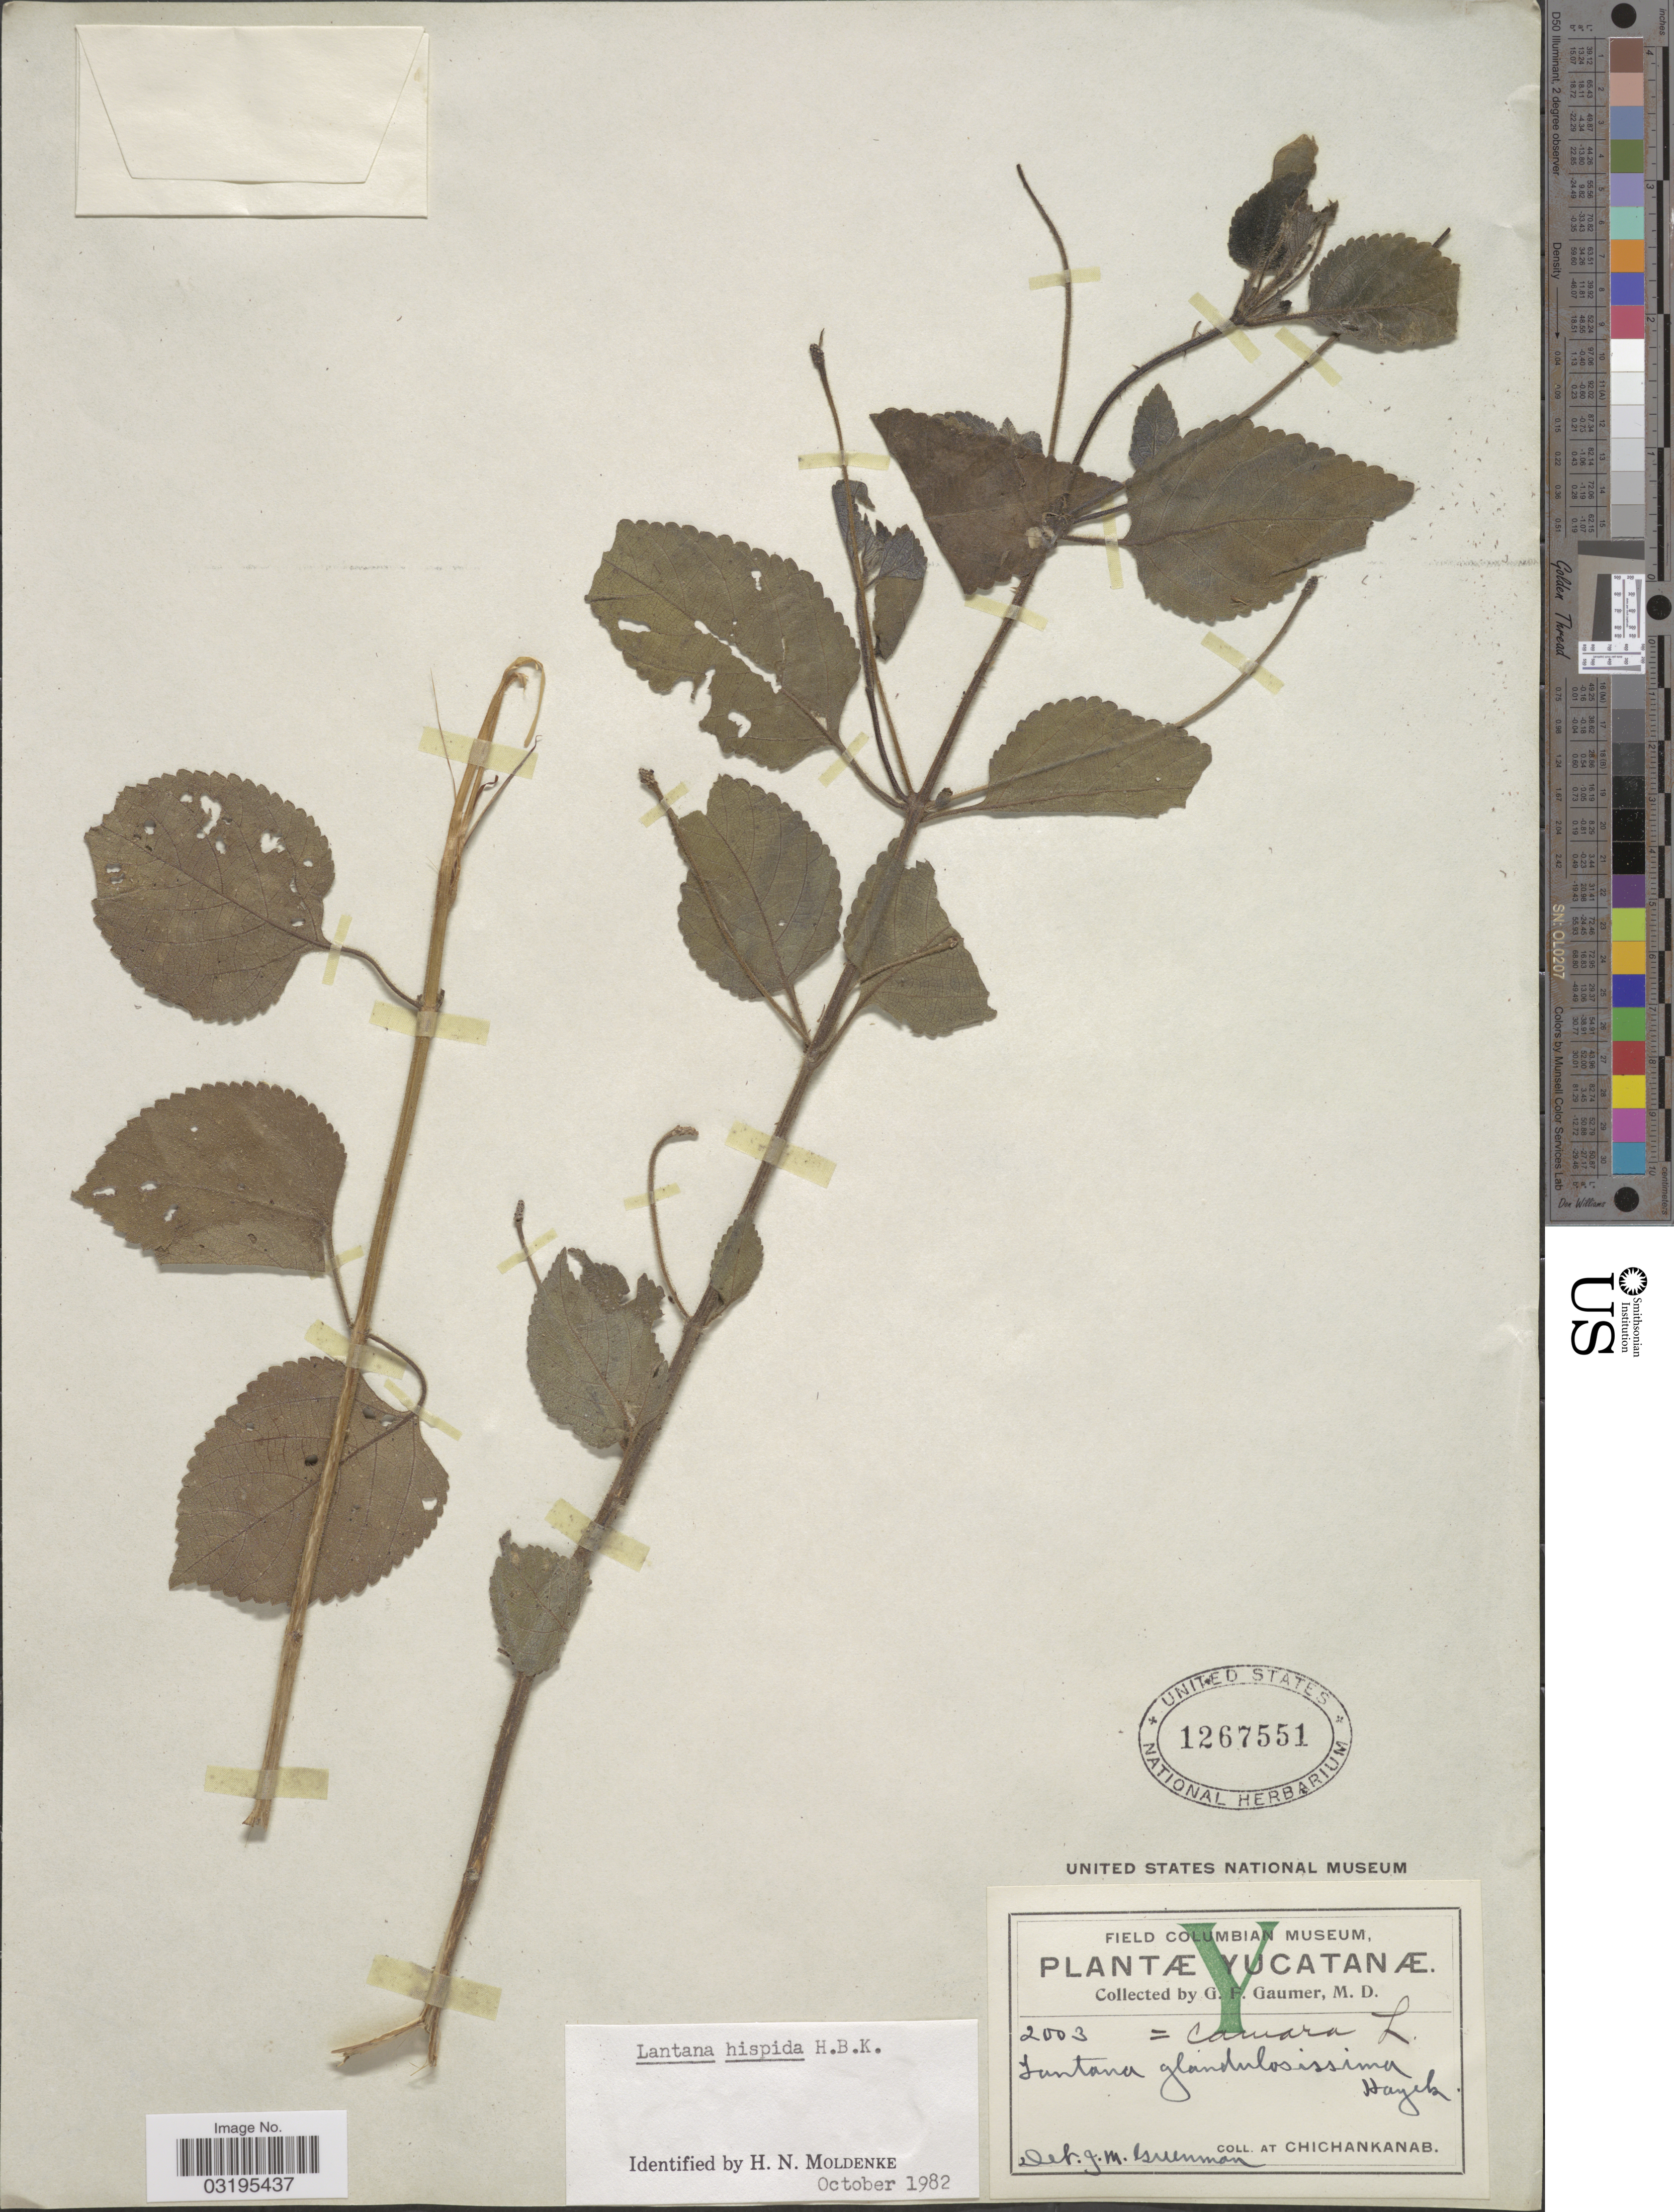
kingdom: Plantae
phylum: Tracheophyta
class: Magnoliopsida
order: Lamiales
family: Verbenaceae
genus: Lantana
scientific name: Lantana hispida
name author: Kunth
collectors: G. F. Gaumer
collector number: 2003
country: Mexico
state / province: Yucatán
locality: At Chichankanab.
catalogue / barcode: US 1267551